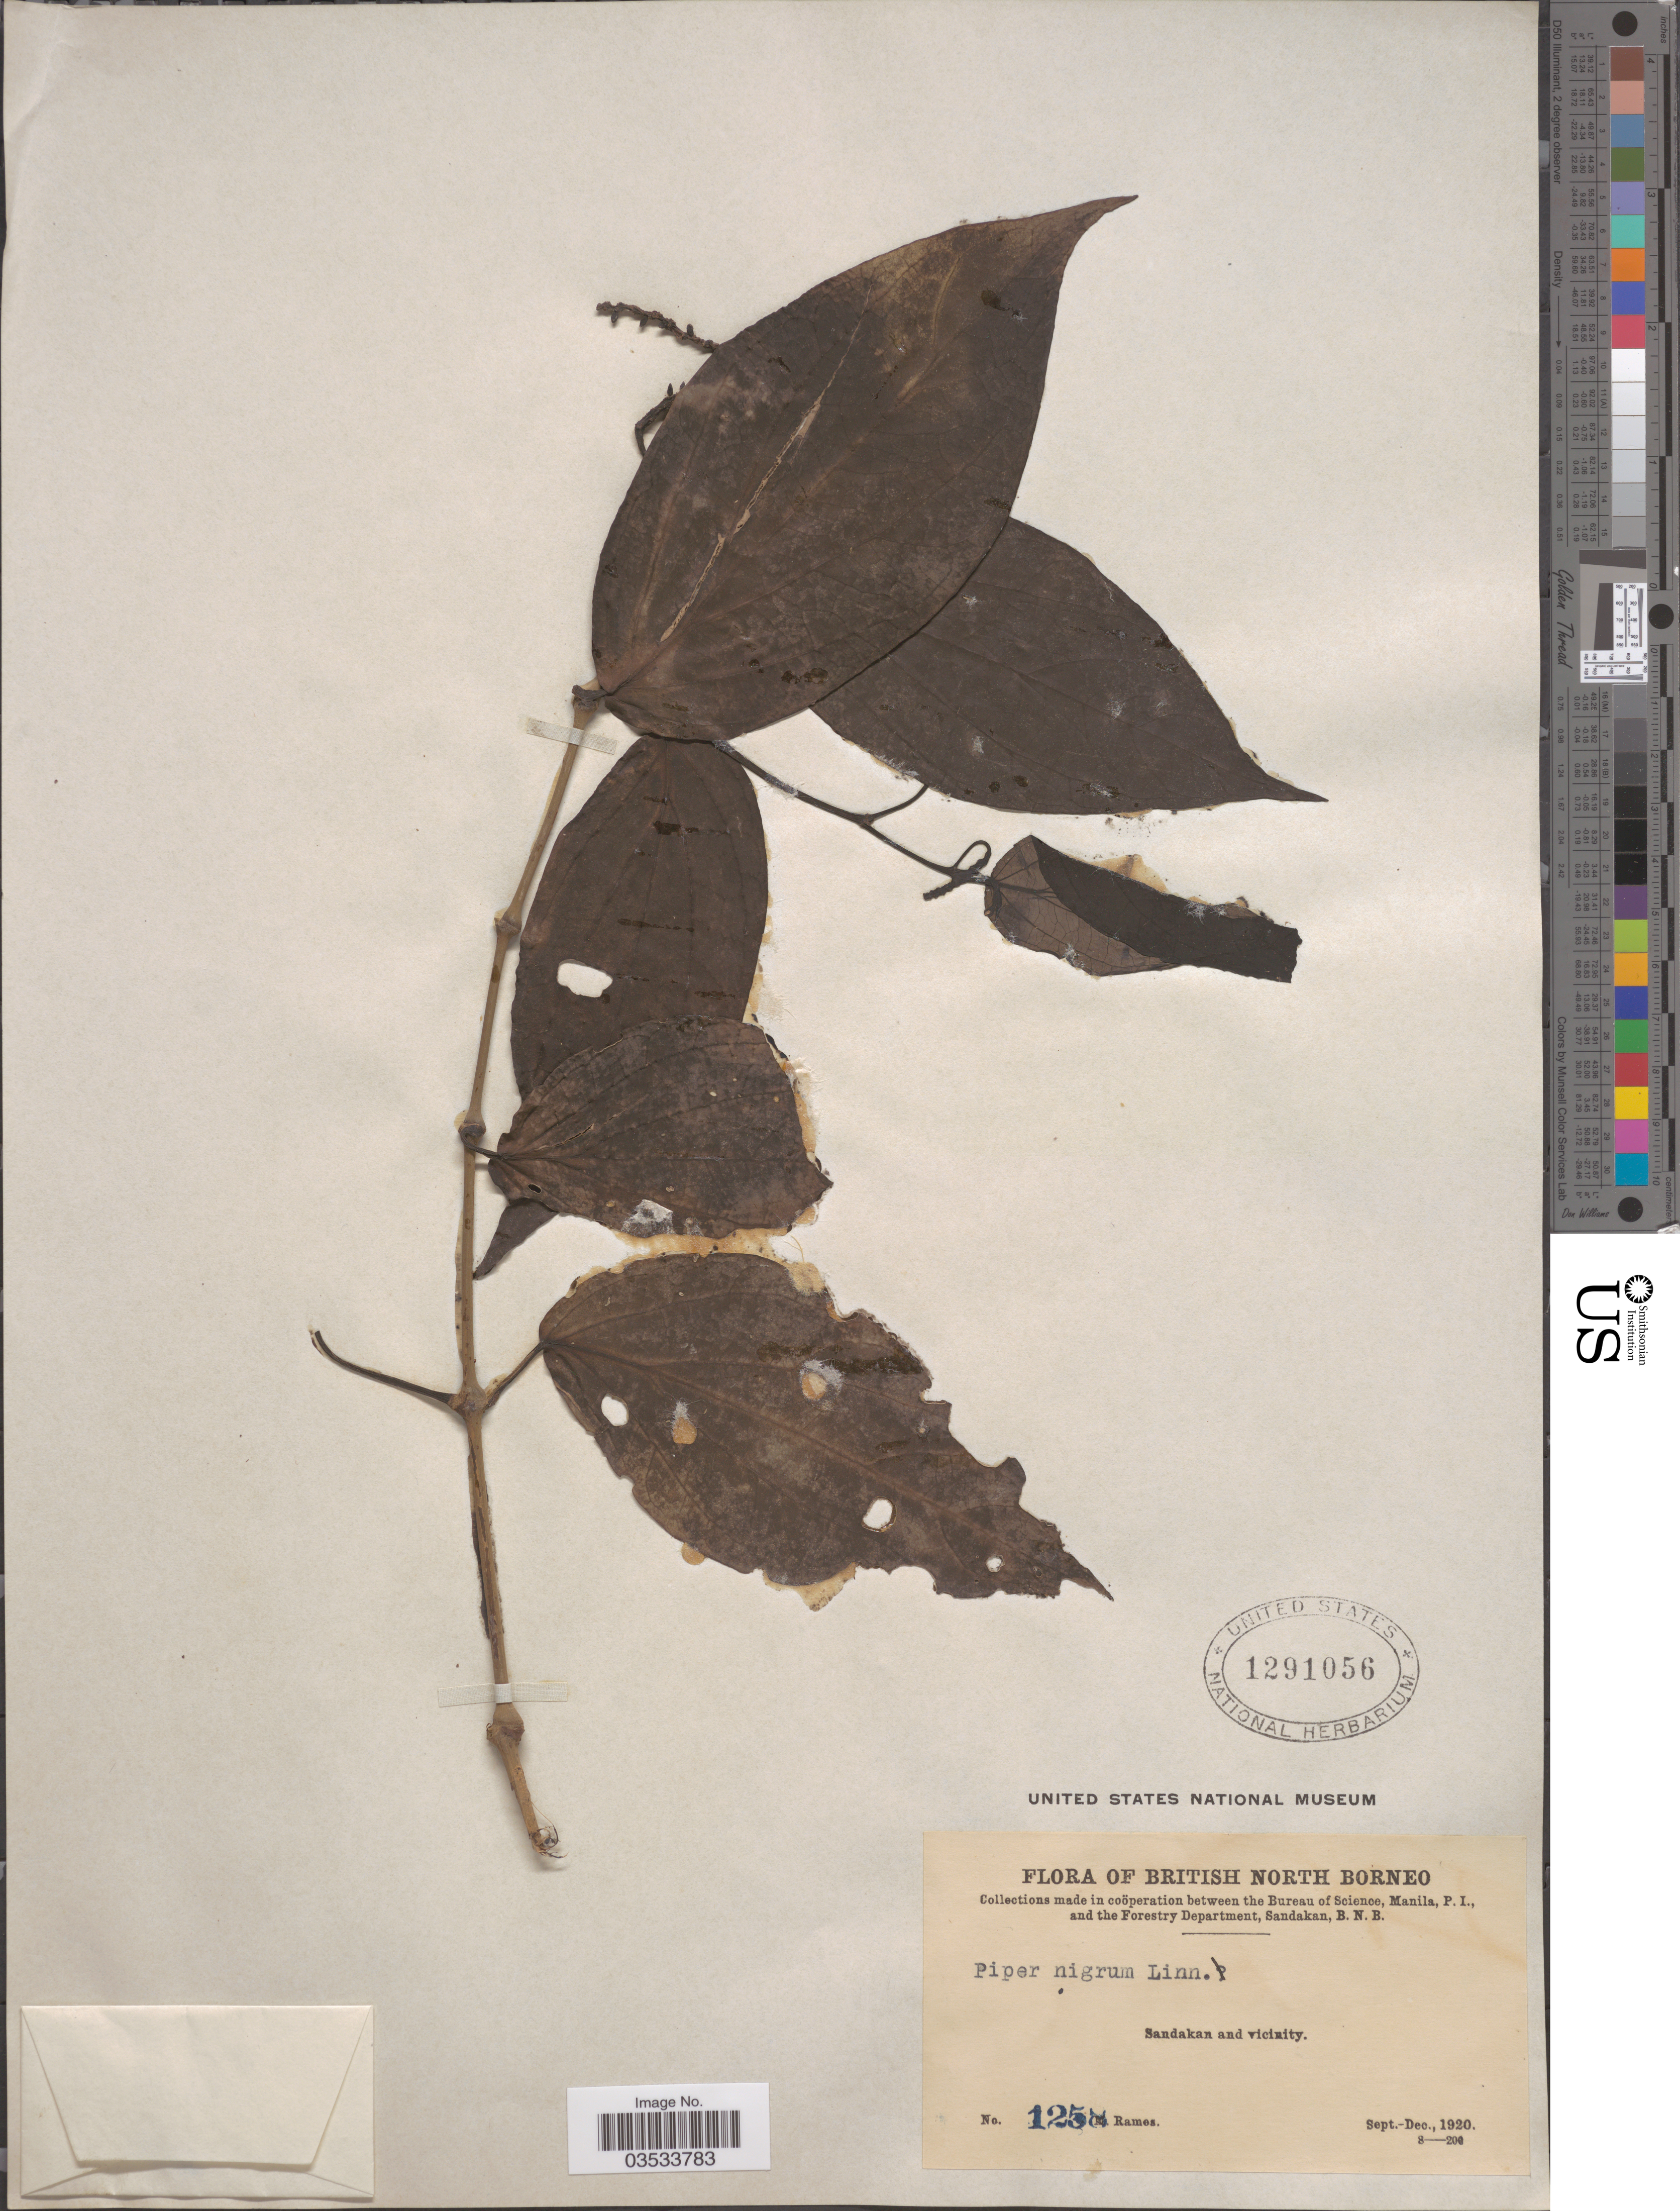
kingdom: Plantae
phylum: Tracheophyta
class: Magnoliopsida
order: Piperales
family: Piperaceae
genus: Piper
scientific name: Piper nigrum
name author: L.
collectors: M. Ramos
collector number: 1258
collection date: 1920-09/1920-12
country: Malaysia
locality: British North Borneo. Sandakan and vicinity.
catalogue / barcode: US 1291056